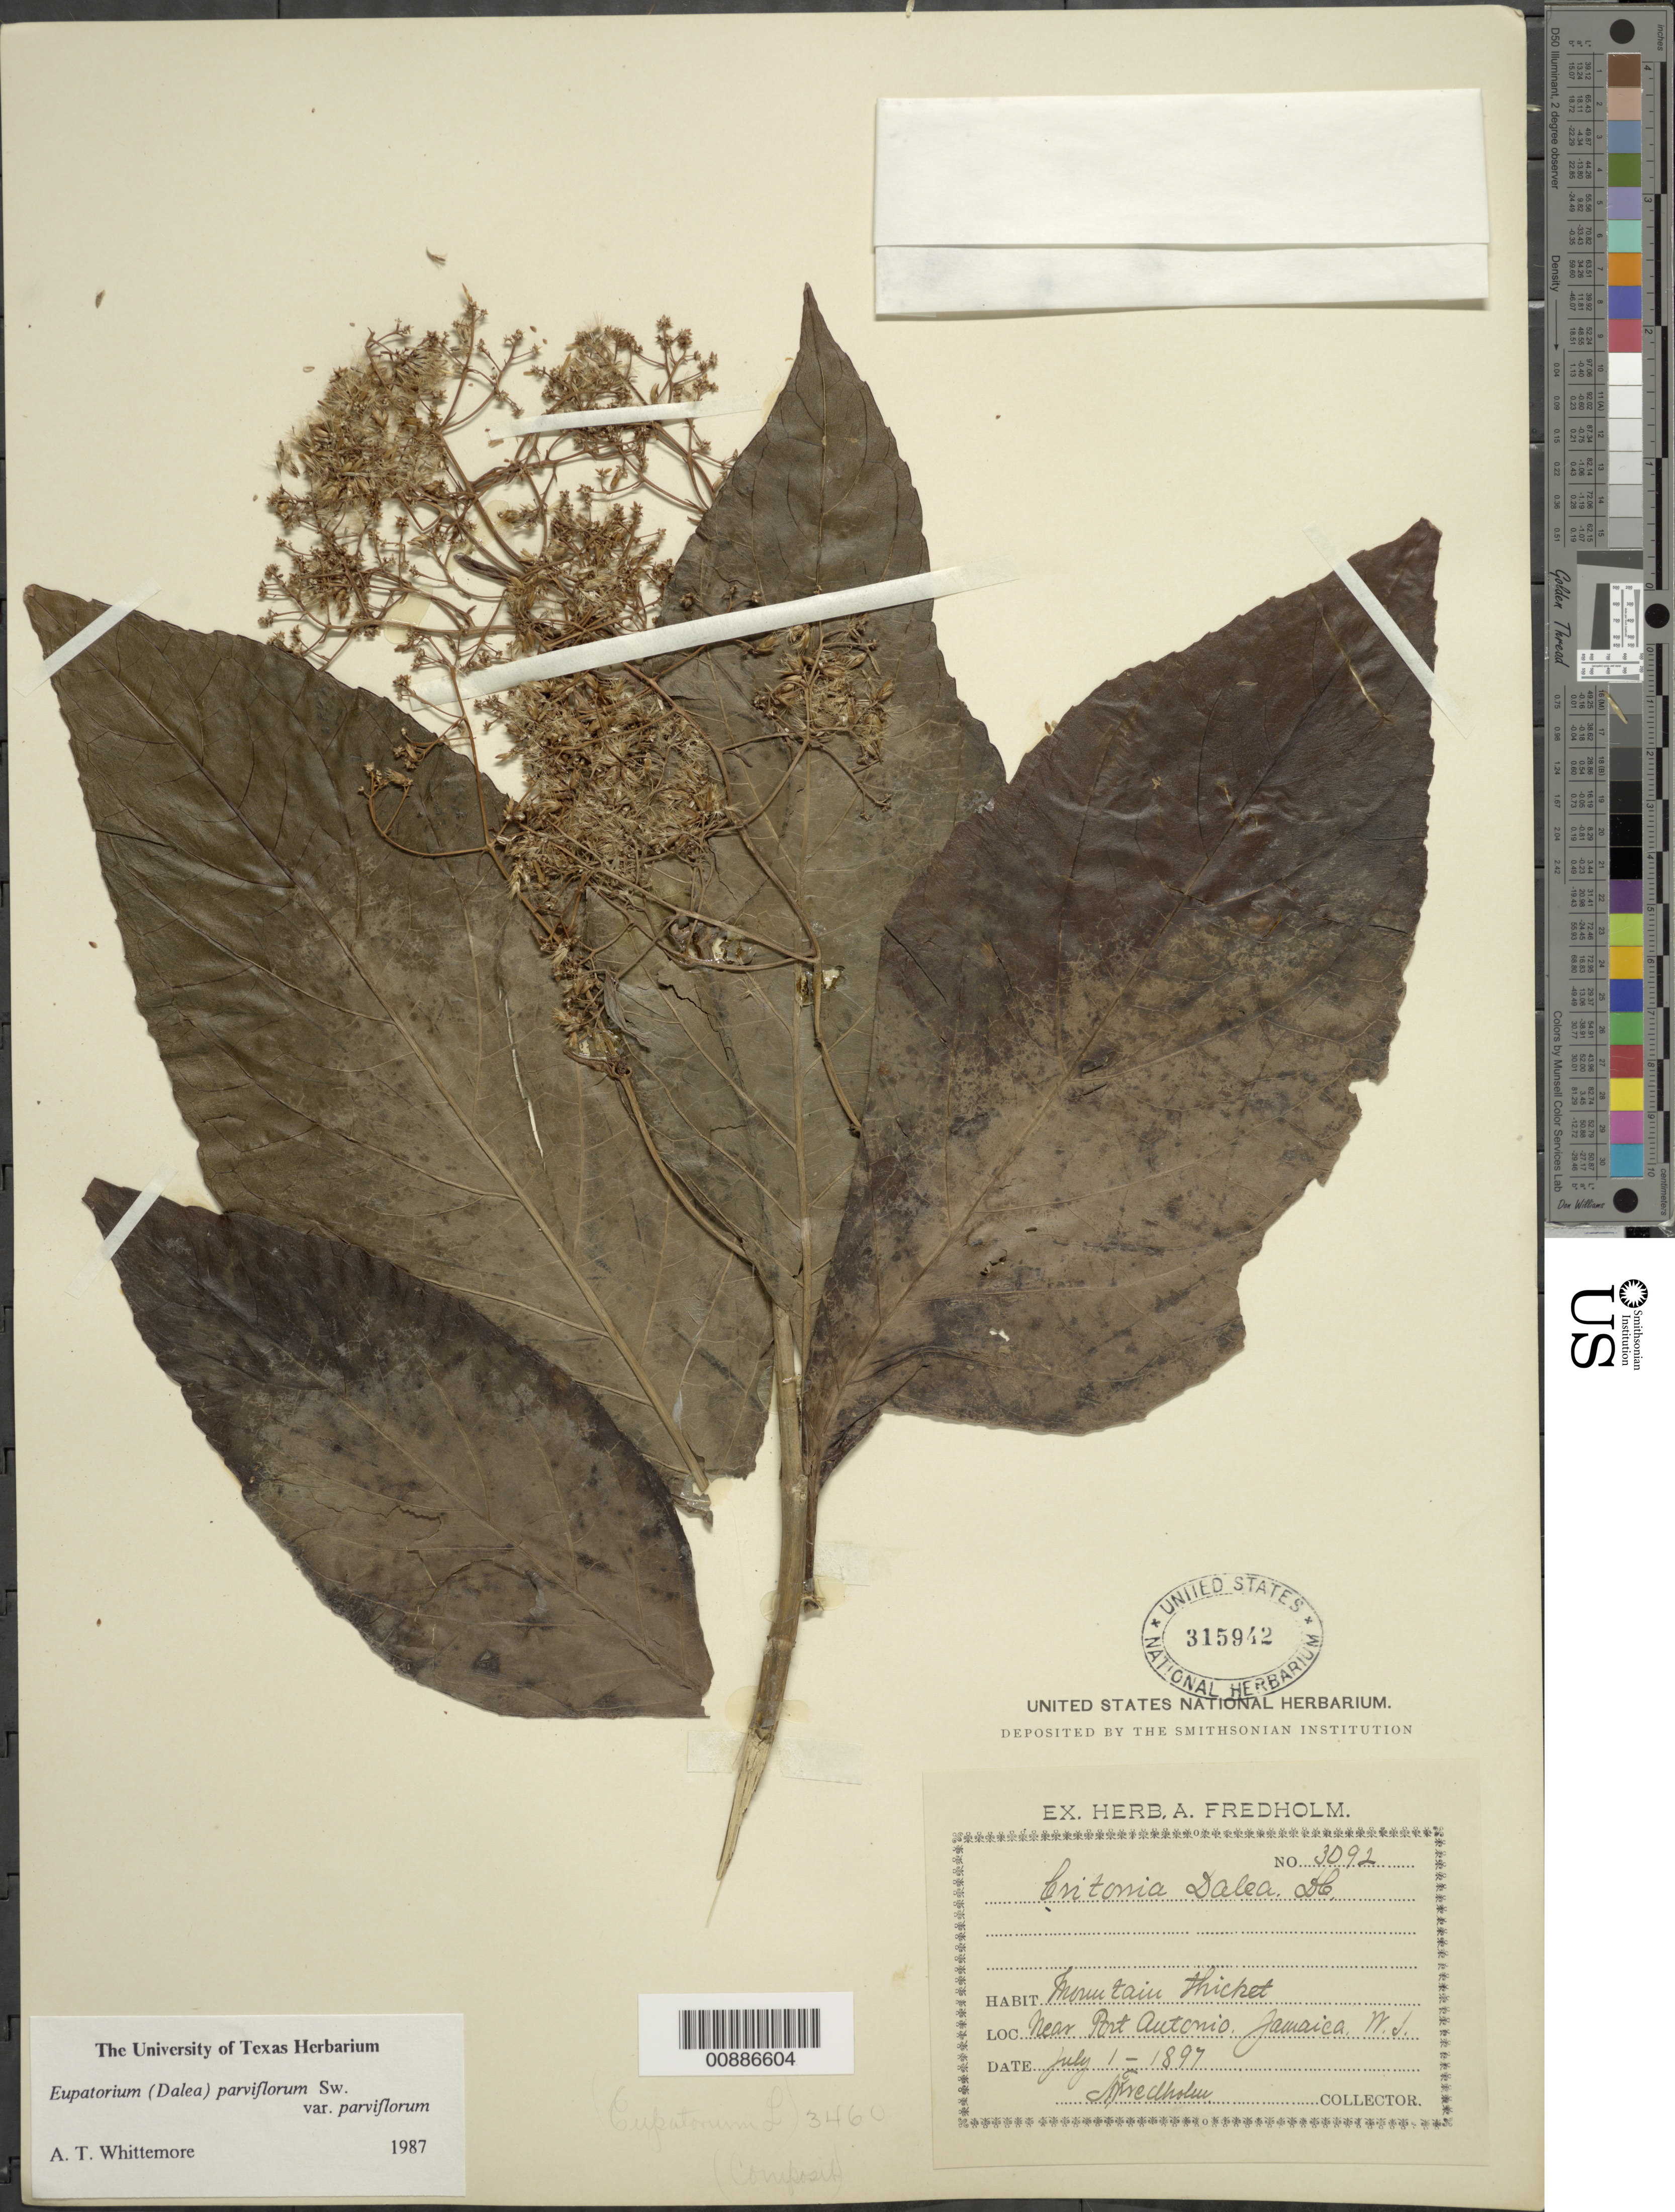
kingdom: Plantae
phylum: Tracheophyta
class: Magnoliopsida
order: Asterales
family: Asteraceae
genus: Critonia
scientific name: Critonia parviflora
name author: (Sw.) DC.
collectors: A. J. Fredholm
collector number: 3092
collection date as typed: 01 Jul 1897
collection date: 1897-07-01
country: Jamaica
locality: Port Antonio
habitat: Mountain thicket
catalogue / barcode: US 315942